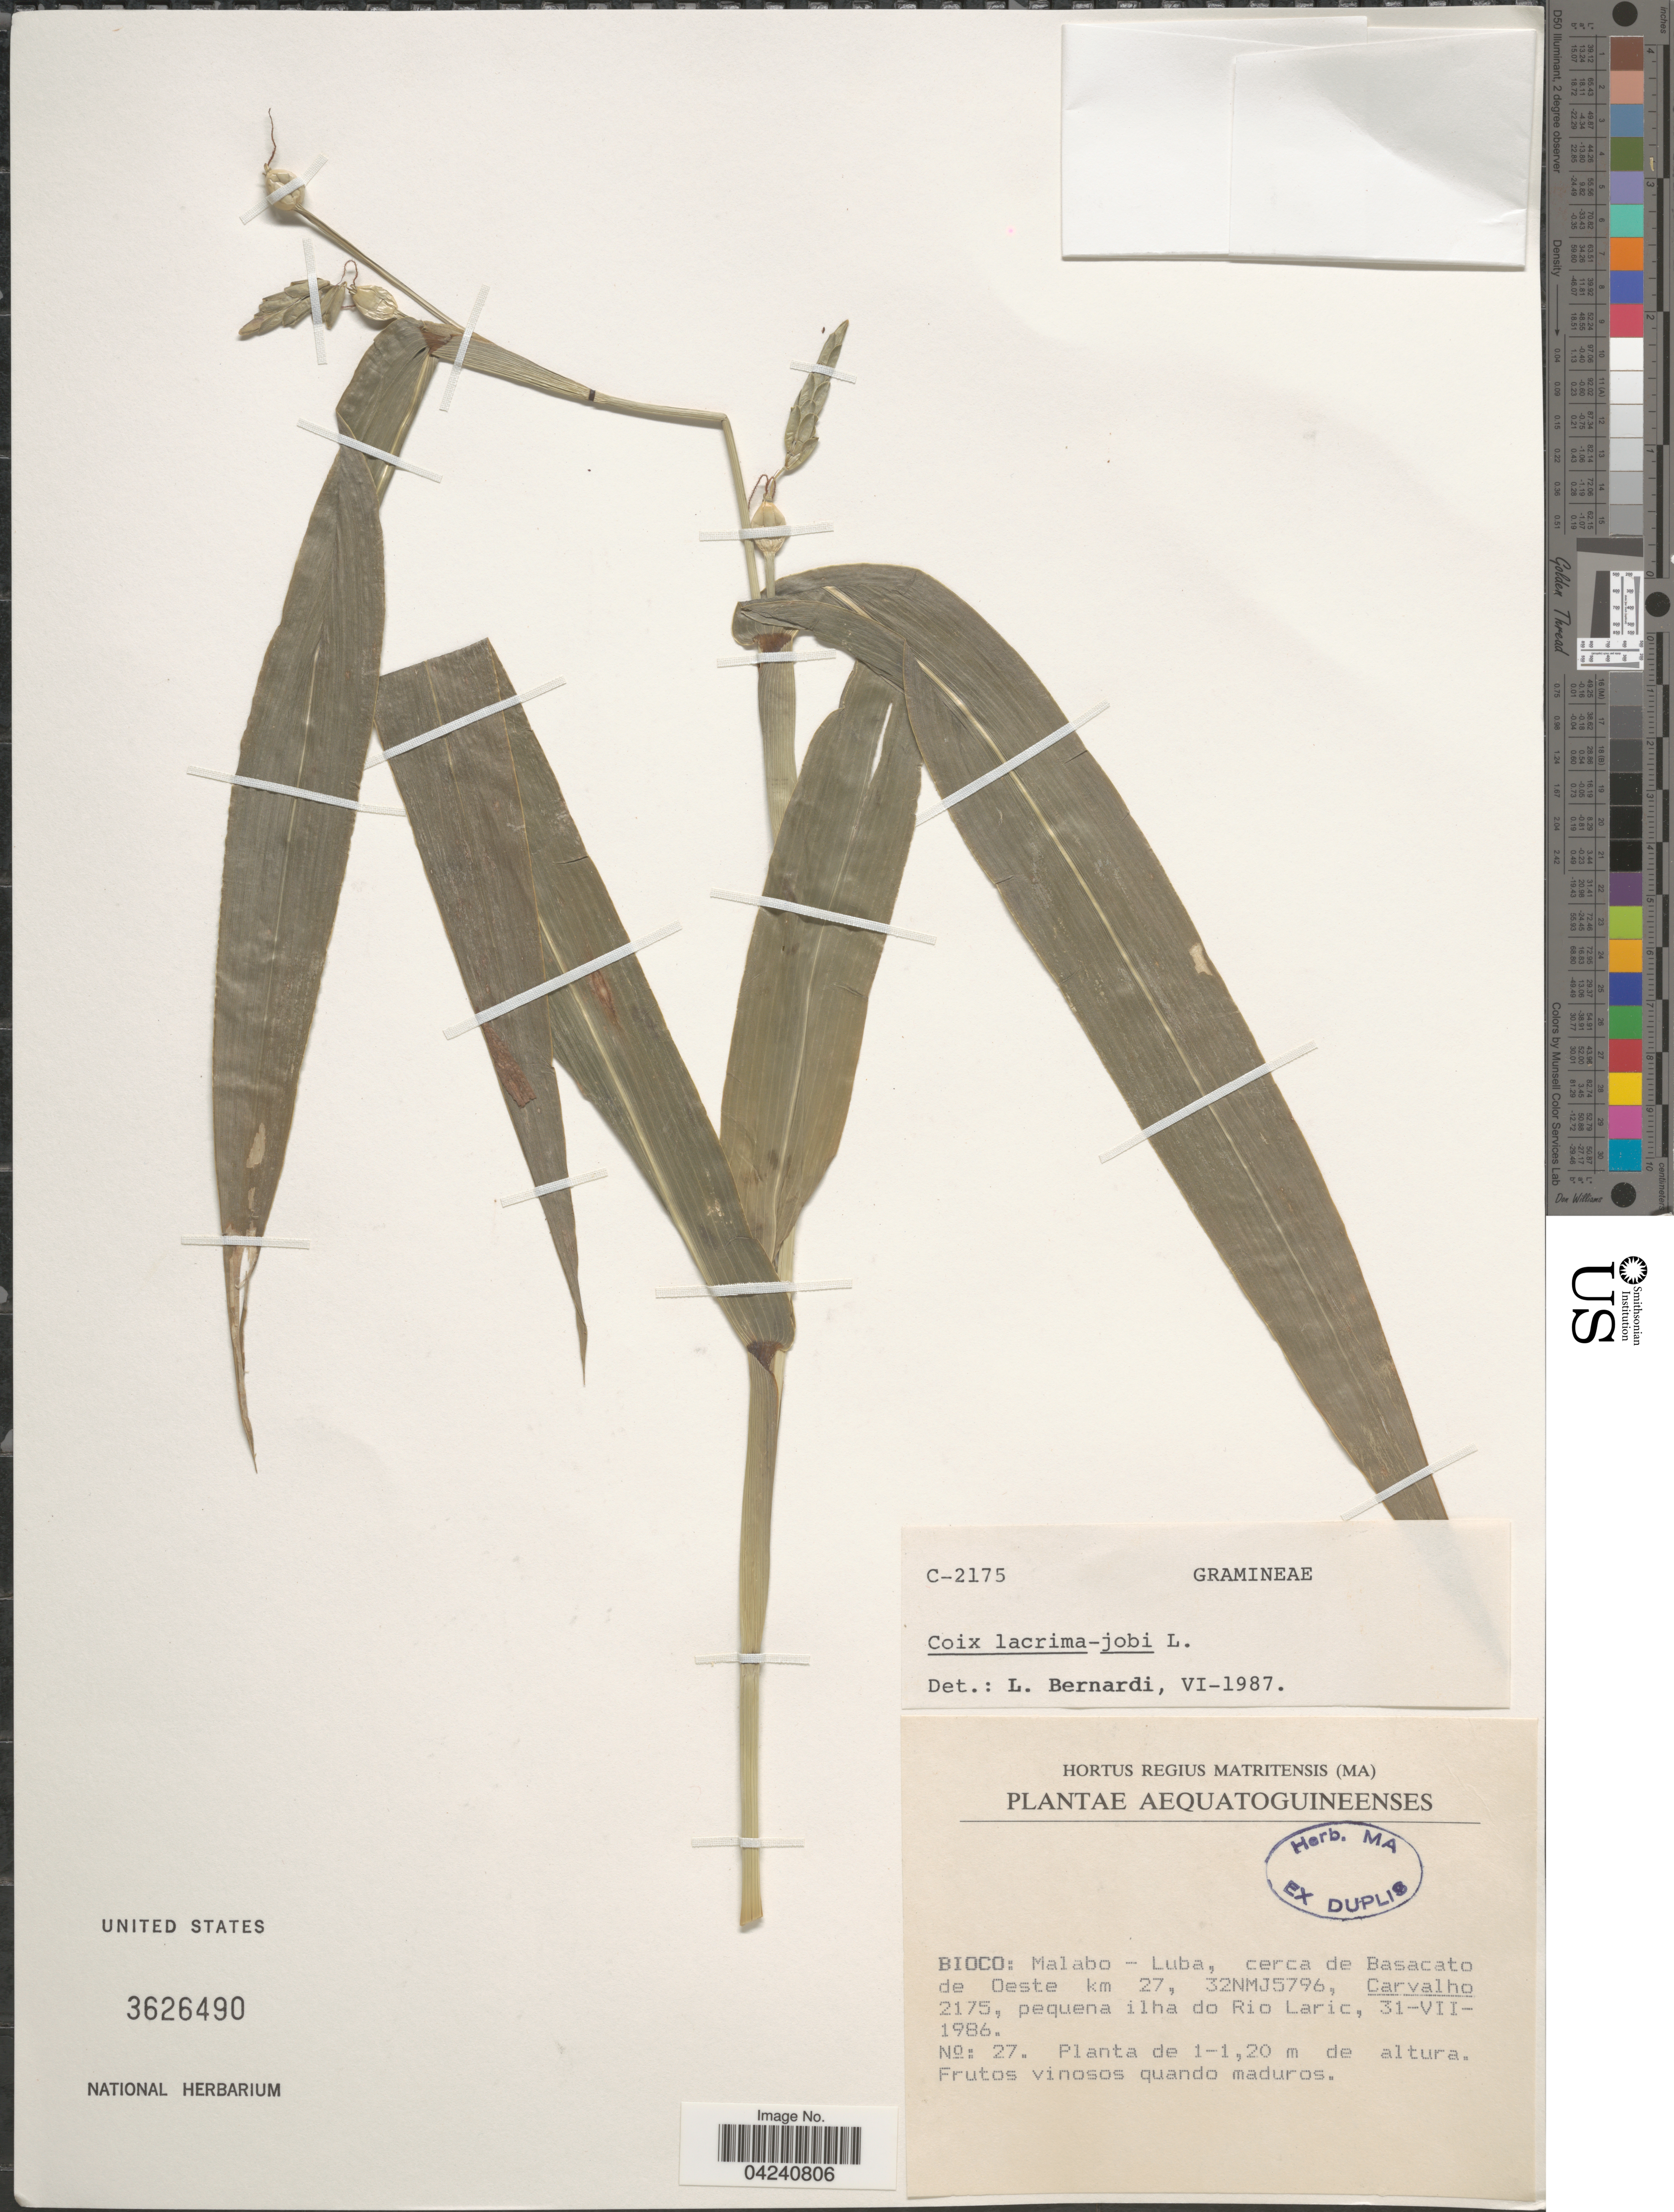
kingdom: Plantae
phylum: Tracheophyta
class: Liliopsida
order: Poales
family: Poaceae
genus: Coix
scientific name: Coix lacryma-jobi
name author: L.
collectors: Carvalho, --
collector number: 2175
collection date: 1986-07-31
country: Equatorial Guinea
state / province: Bioko Norte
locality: Bioco: Malabo - Luba, cerca de Basacato de Oeste km 27, 32NMJ5796, pequena ilha do Rio Laric.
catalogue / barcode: US 3626490